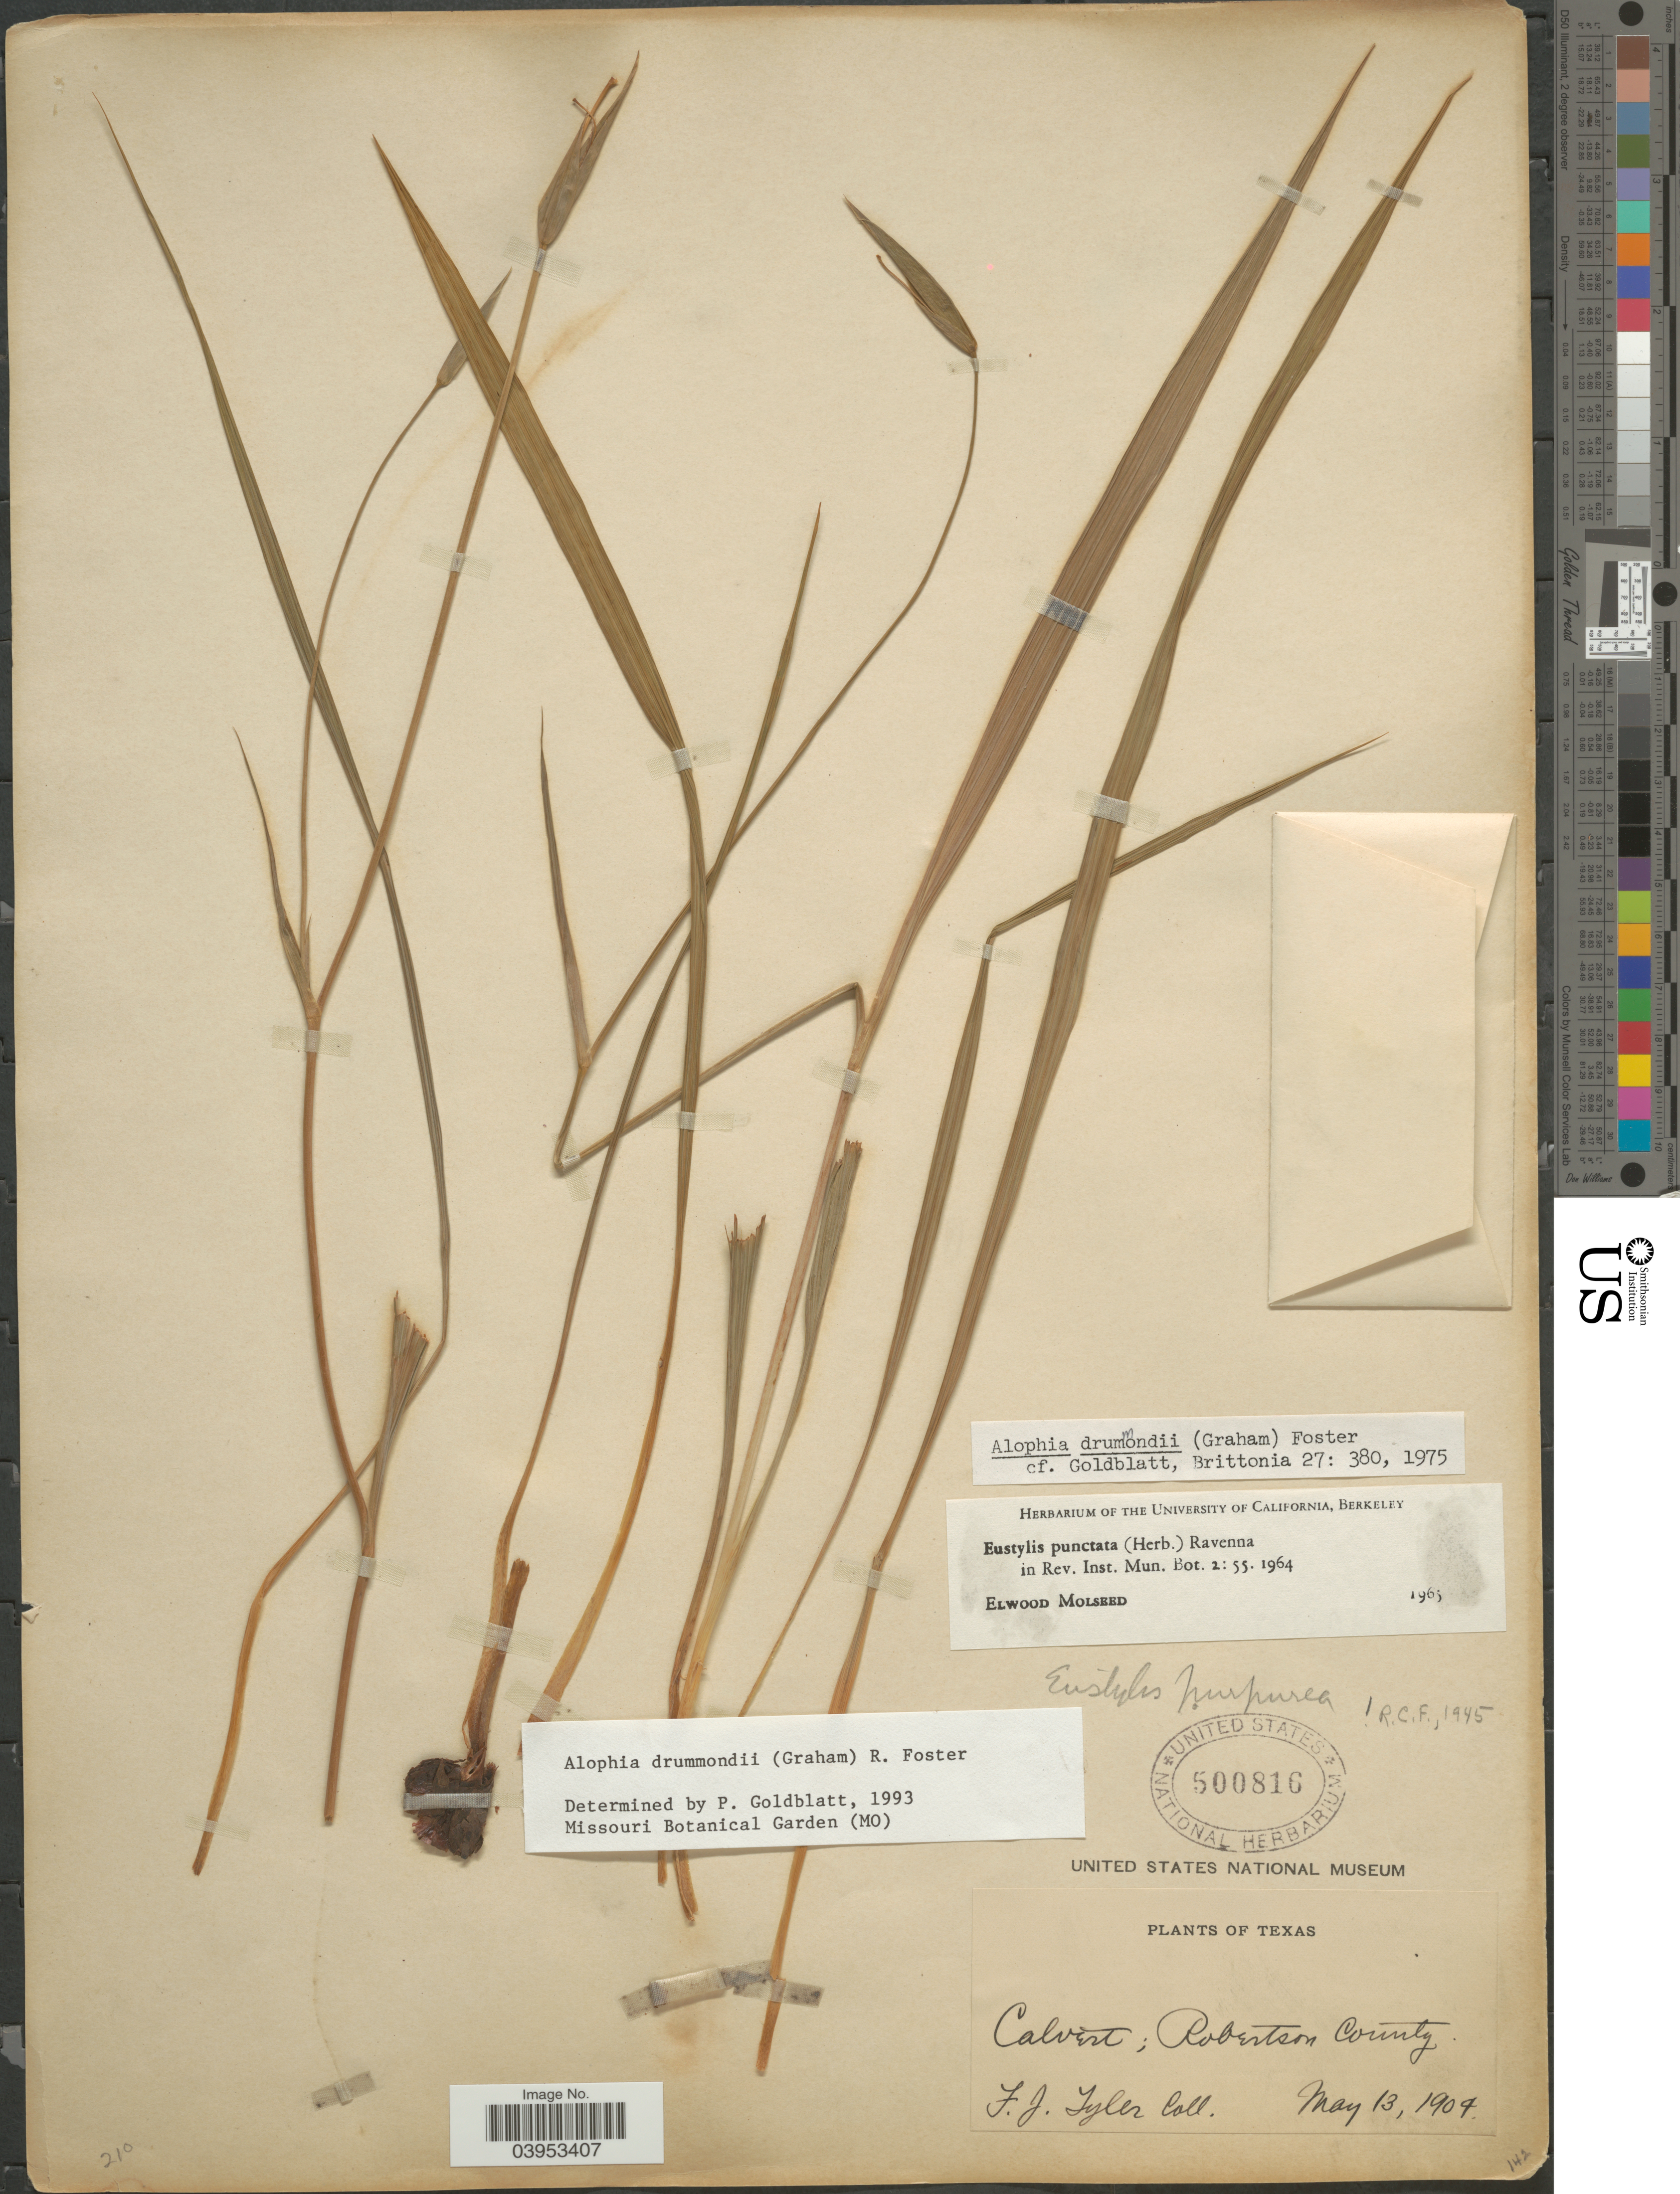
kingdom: Plantae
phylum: Tracheophyta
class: Liliopsida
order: Asparagales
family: Iridaceae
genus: Alophia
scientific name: Alophia drummondii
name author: (Graham) R.C. Foster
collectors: F. Tyler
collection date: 1904-05-13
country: United States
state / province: Texas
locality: Calvert; Robertson County.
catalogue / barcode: US 500816